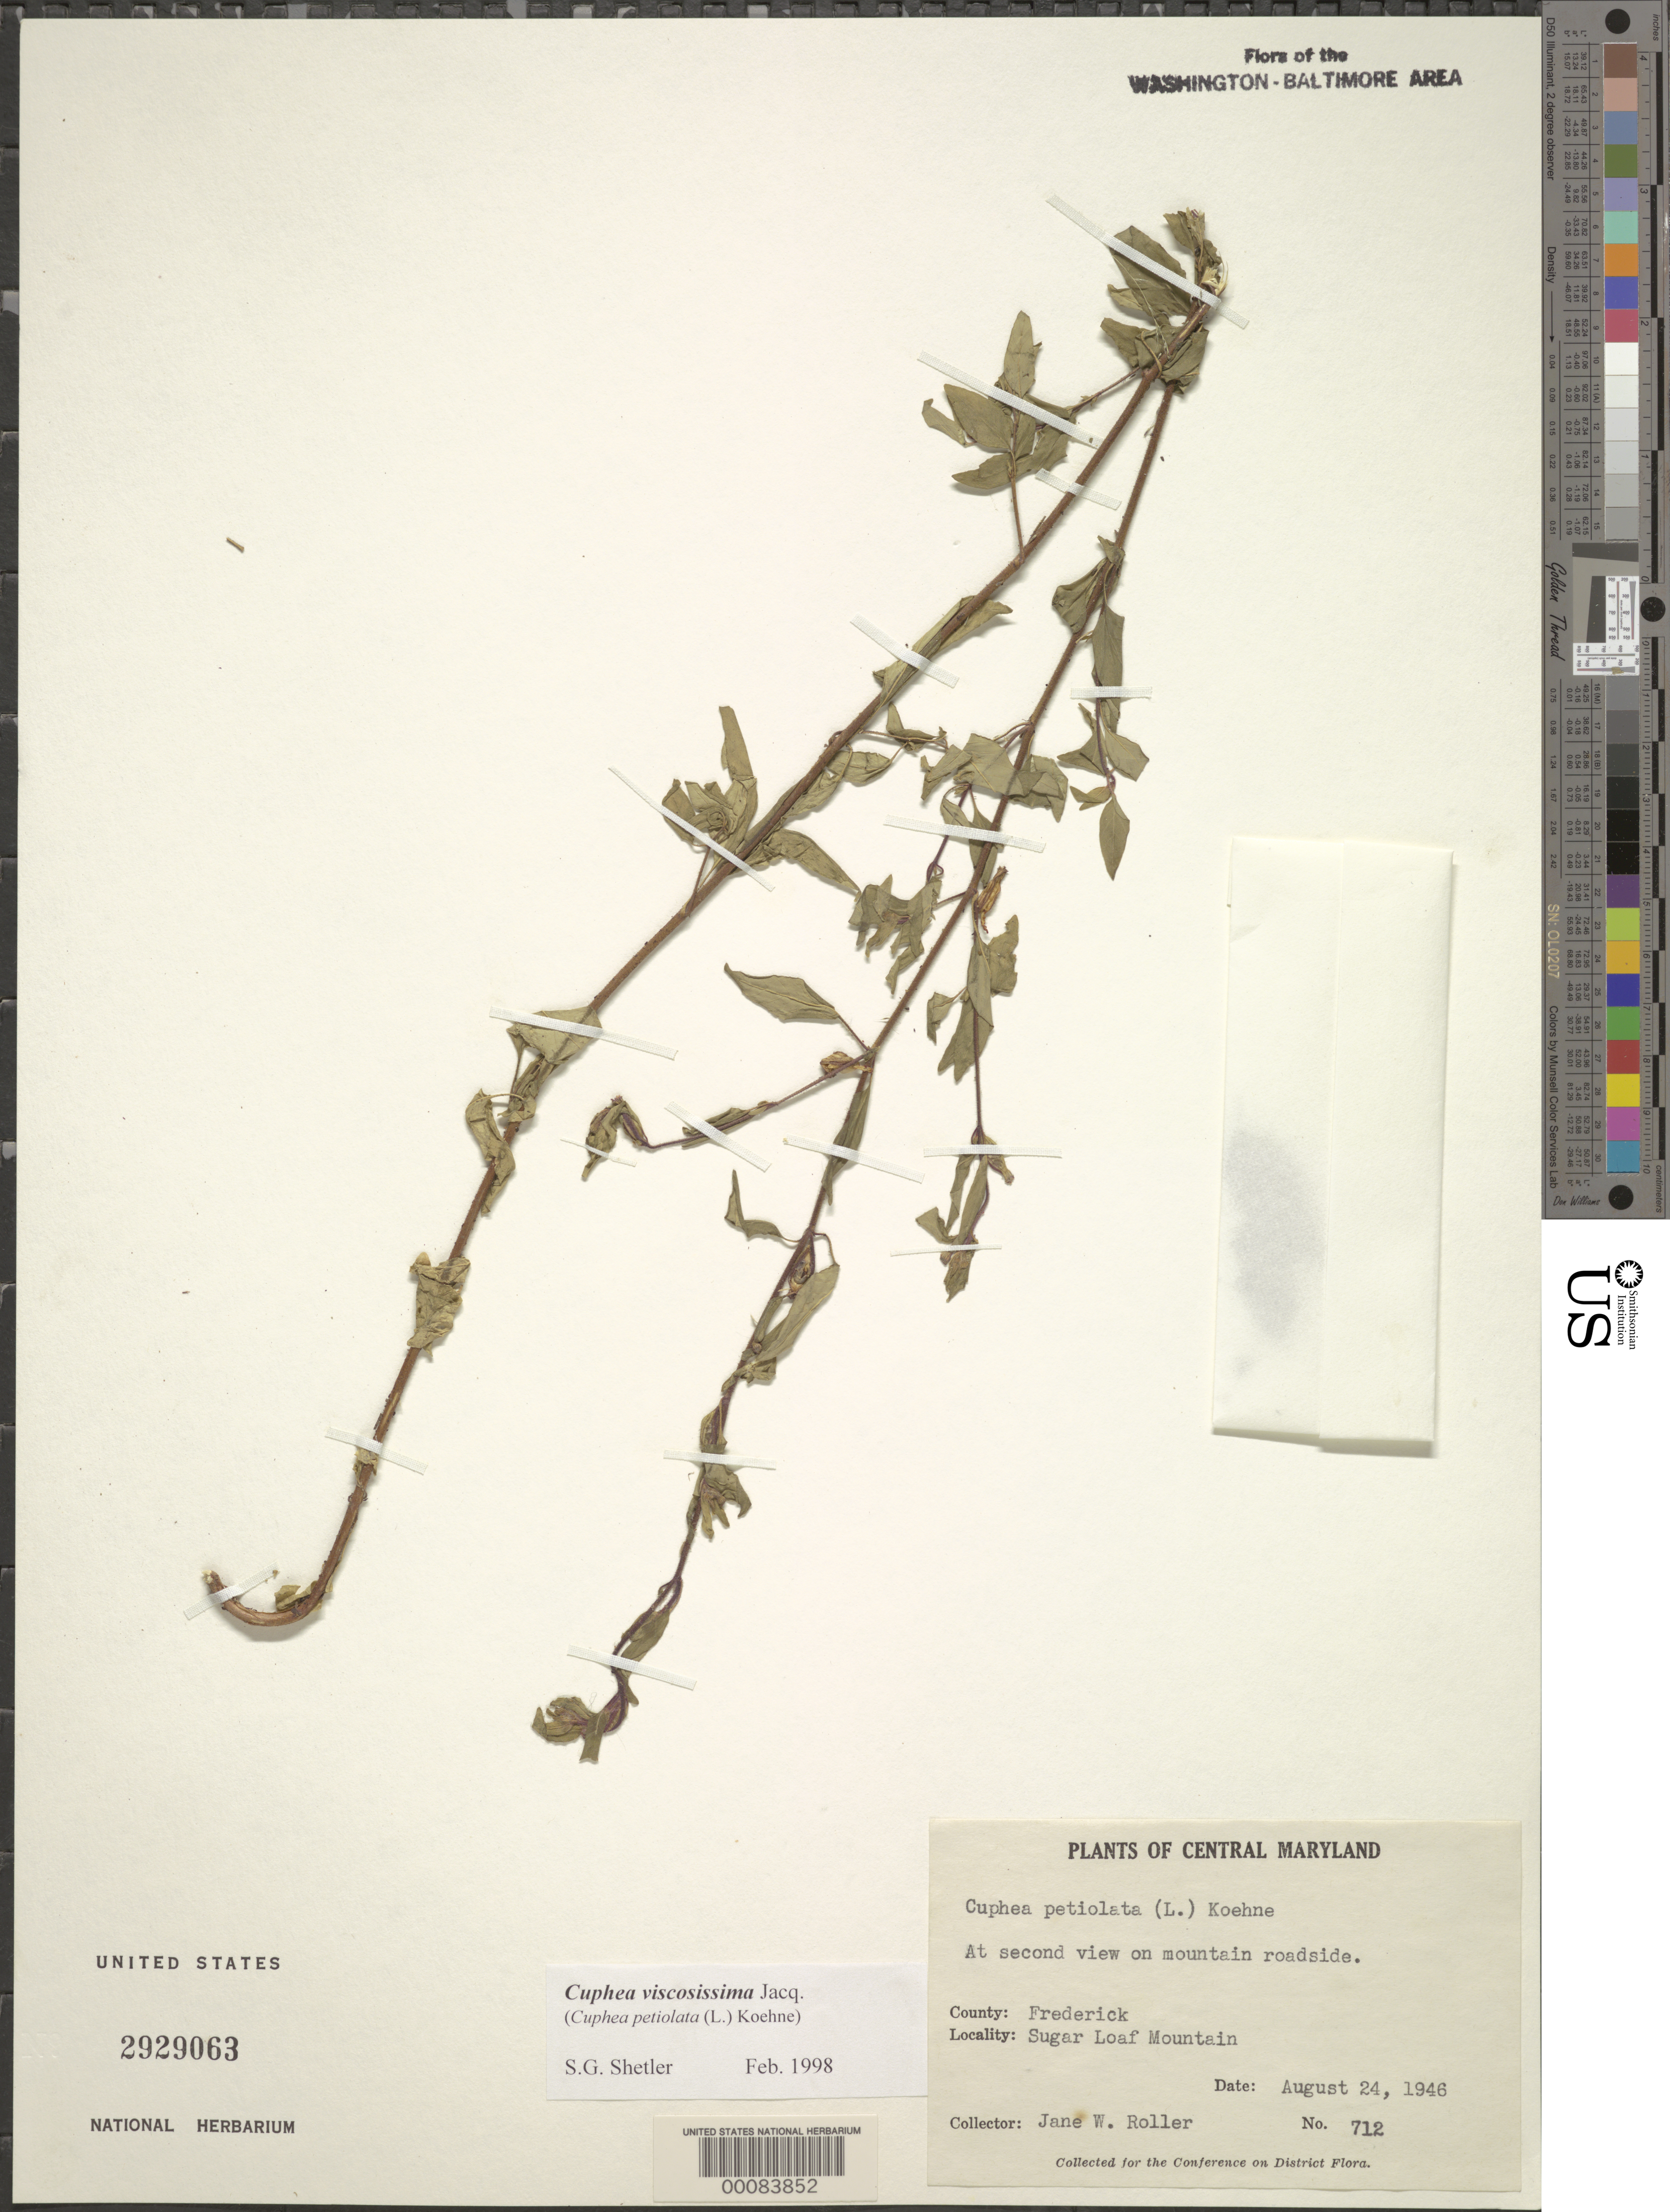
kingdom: Plantae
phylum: Tracheophyta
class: Magnoliopsida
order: Myrtales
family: Lythraceae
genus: Cuphea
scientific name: Cuphea viscosissima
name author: Jacq.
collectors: J. W. Roller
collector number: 712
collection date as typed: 24 Aug 1946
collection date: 1946-08-24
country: United States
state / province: Maryland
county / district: Frederick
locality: Sugar Loaf Mountain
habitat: Mountain roadside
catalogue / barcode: US 2929063